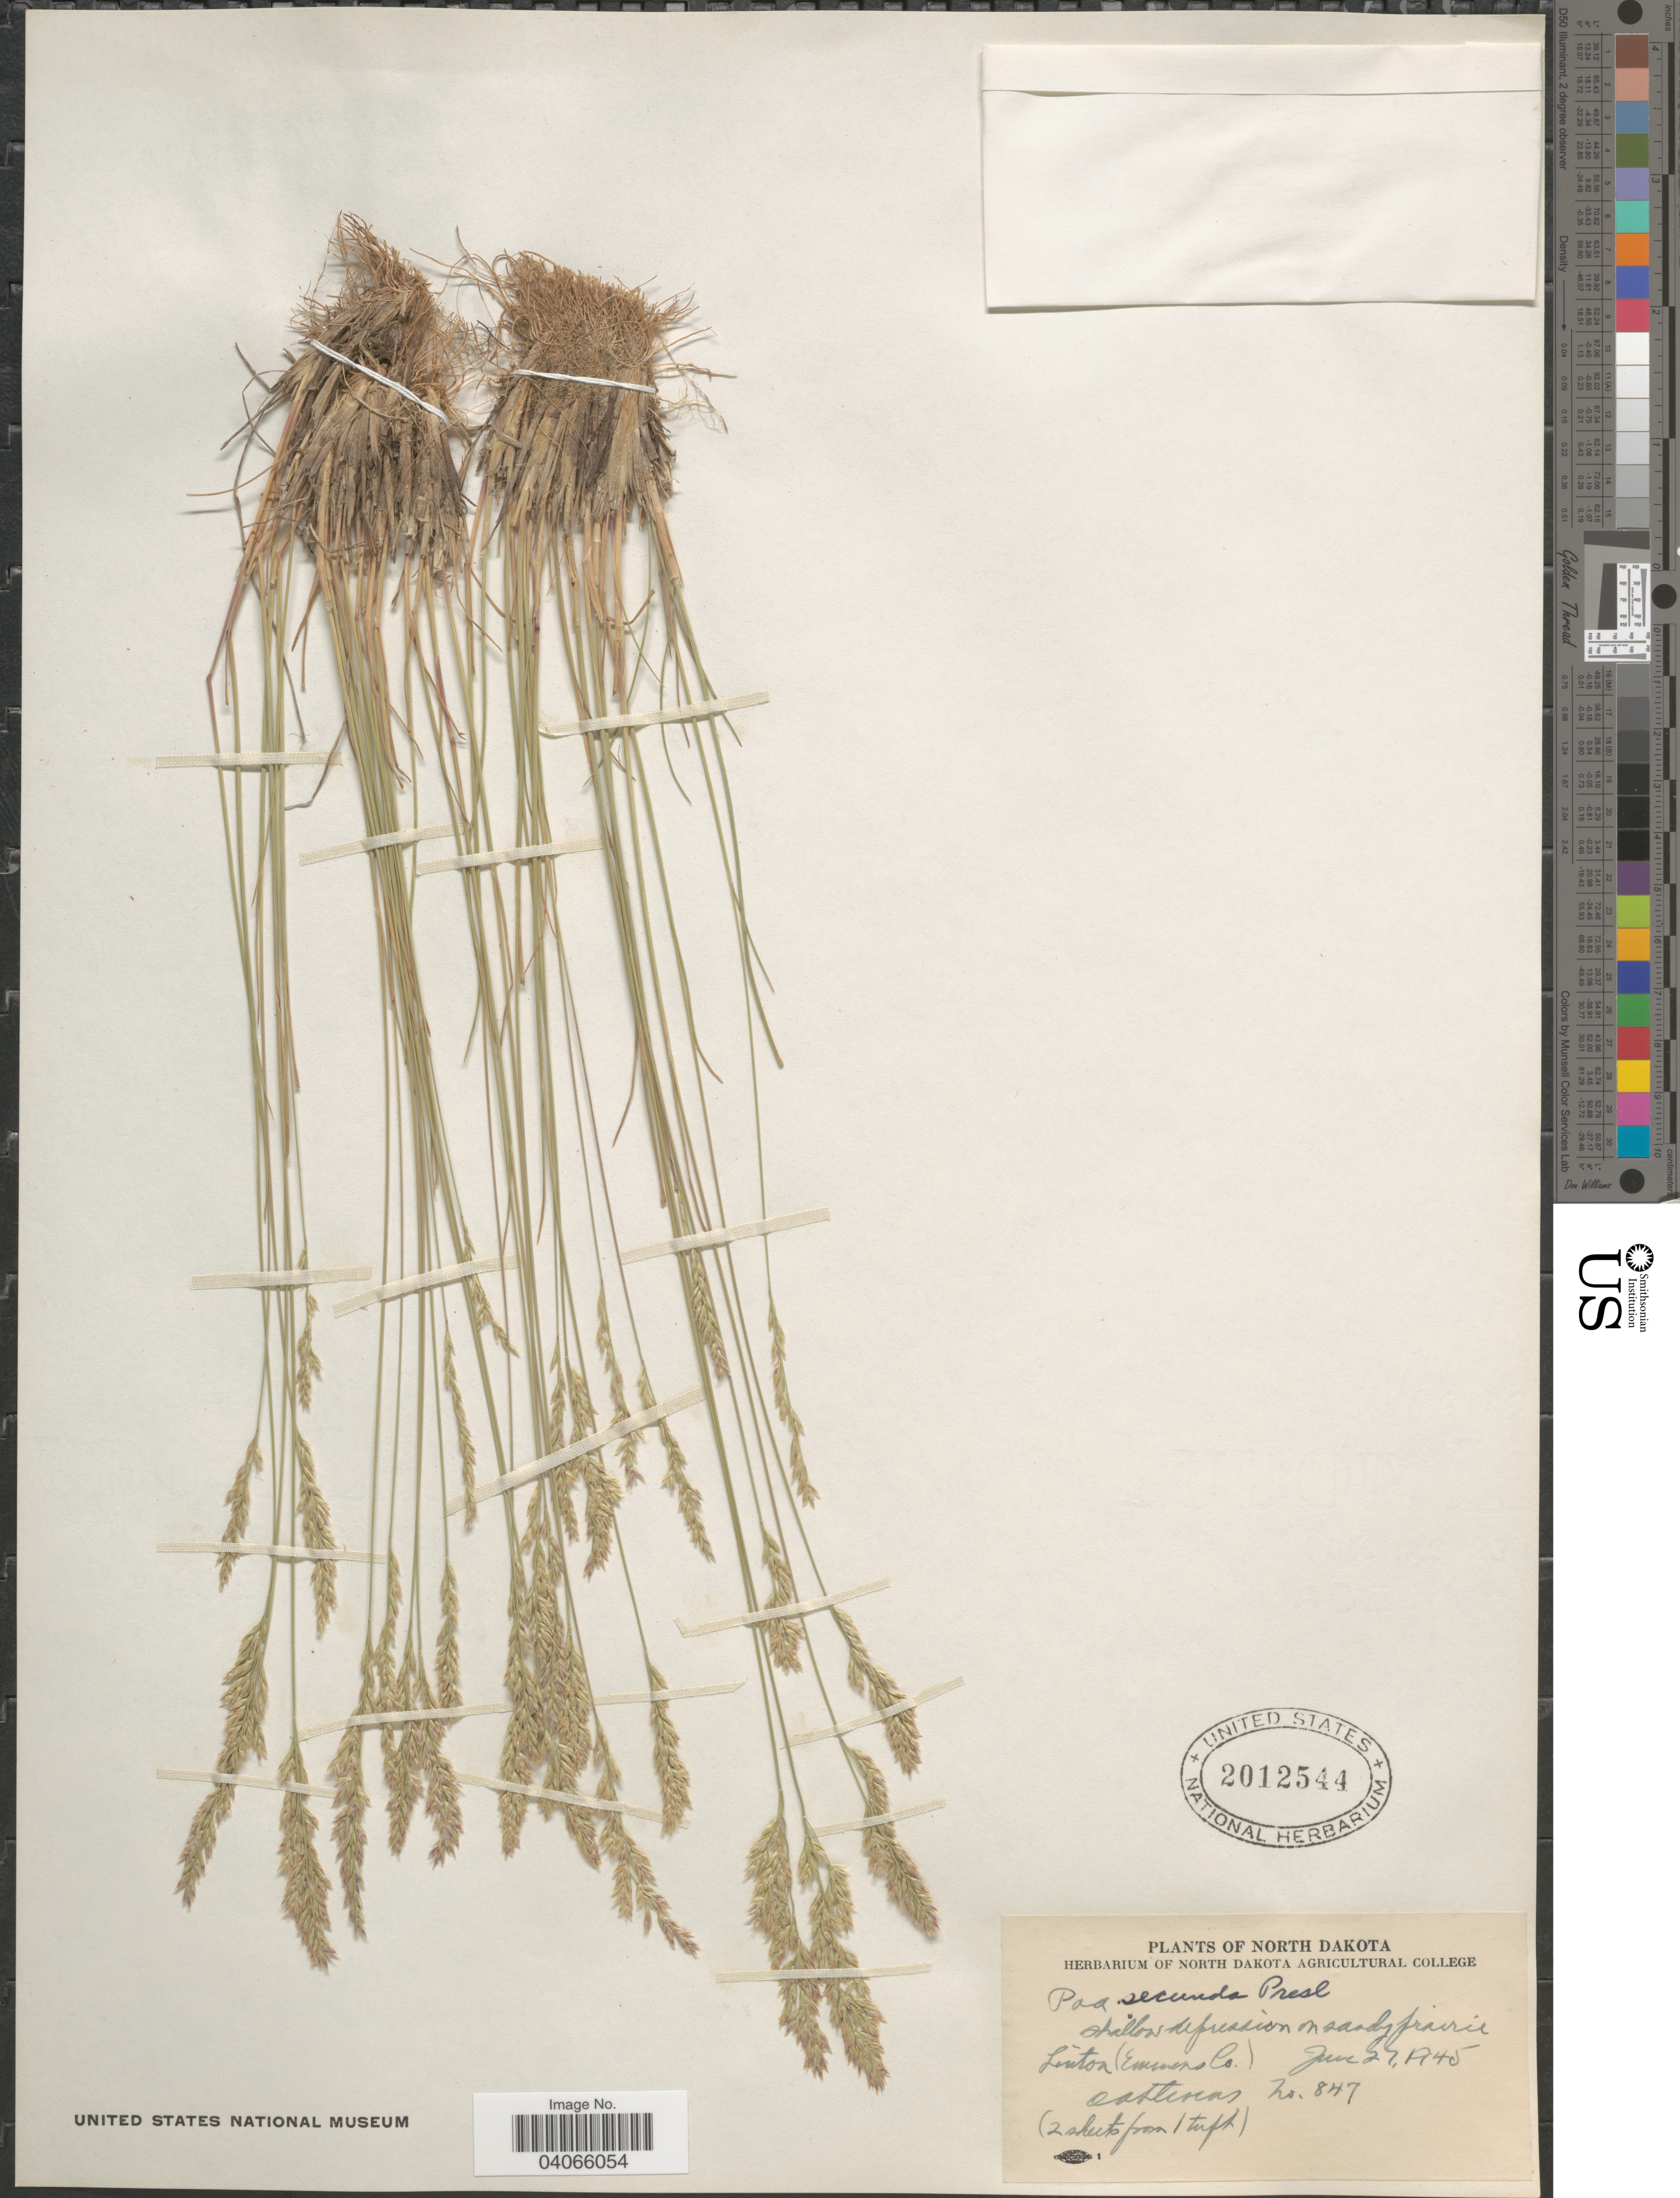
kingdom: Plantae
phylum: Tracheophyta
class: Liliopsida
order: Poales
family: Poaceae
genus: Poa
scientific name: Poa secunda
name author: J. Presl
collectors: O. A. Stevens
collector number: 847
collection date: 1945-06-27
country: United States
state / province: North Dakota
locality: Linton (Emmons Co.).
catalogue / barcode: US 2012544